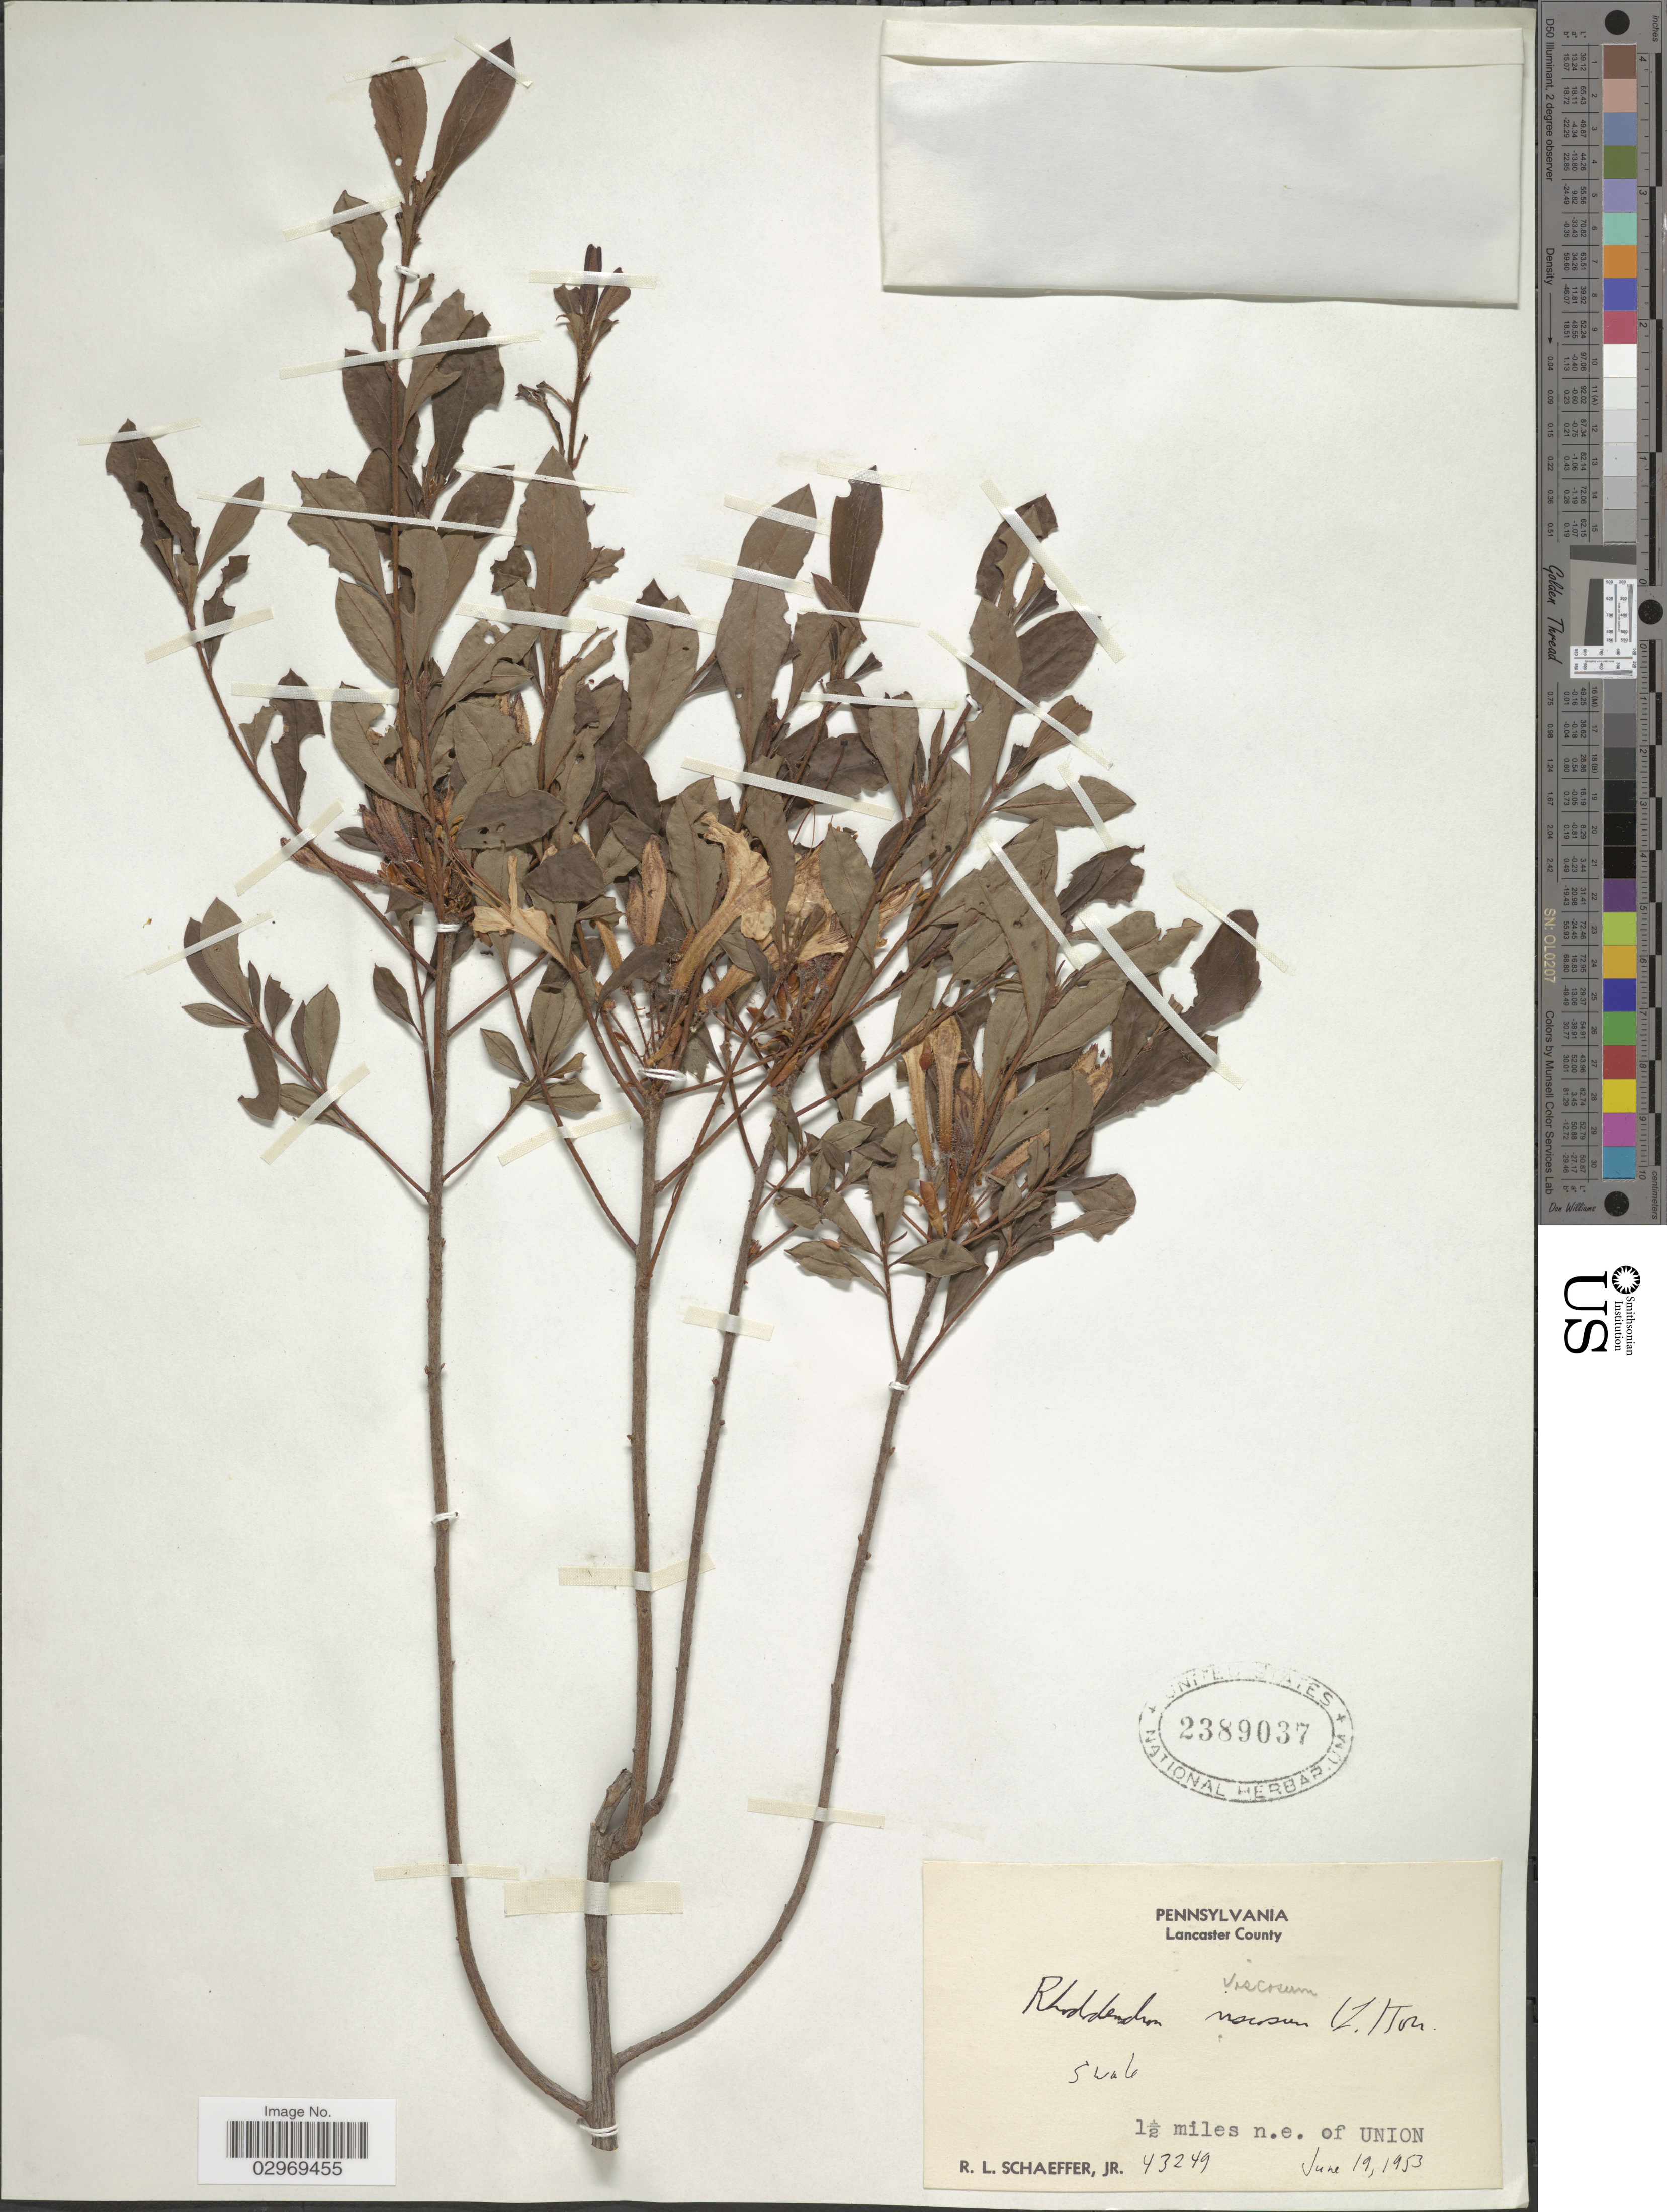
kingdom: Plantae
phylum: Tracheophyta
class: Magnoliopsida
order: Ericales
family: Ericaceae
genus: Rhododendron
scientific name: Rhododendron viscosum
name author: (L.) Torr.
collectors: R. L. Schaeffer Jr.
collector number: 43249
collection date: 1953-06-19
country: United States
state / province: Pennsylvania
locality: Lancaster County, Swale, 1 1/2 miles n.e. of Union.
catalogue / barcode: US 2389037